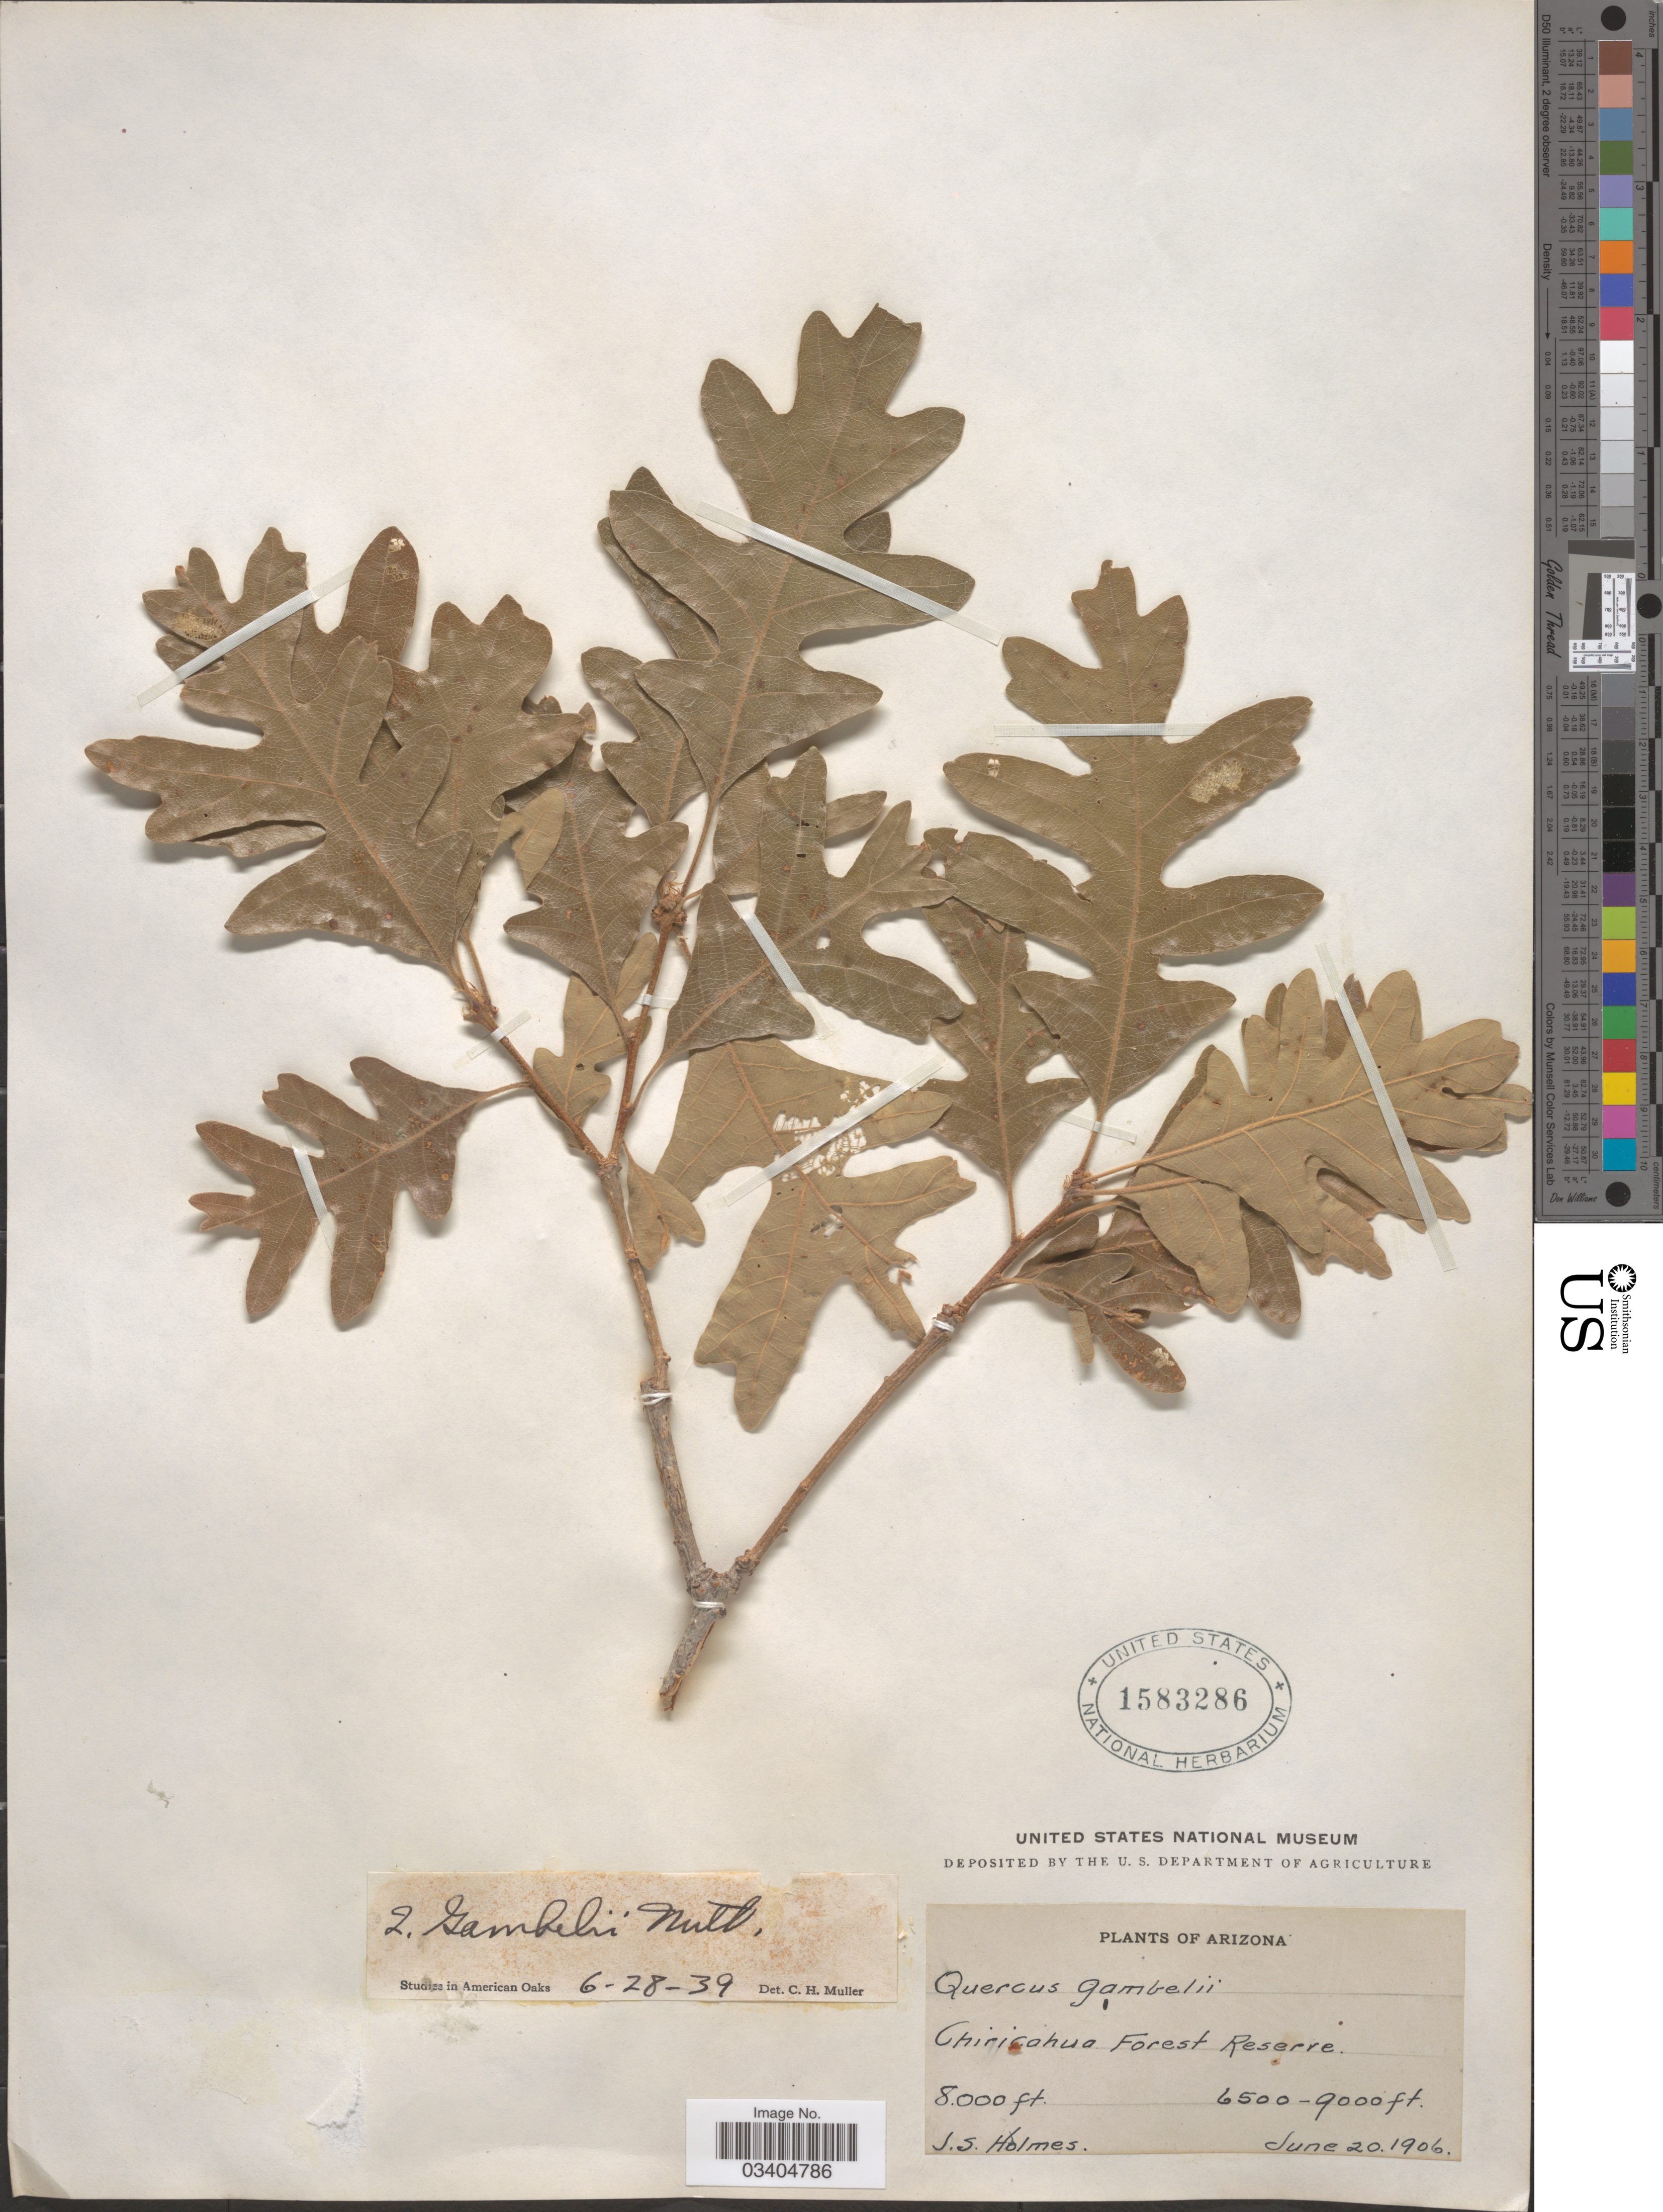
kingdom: Plantae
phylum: Tracheophyta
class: Magnoliopsida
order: Fagales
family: Fagaceae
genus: Quercus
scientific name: Quercus gambelii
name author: Nutt.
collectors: J. Holmes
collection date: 1906-06-20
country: United States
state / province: Arizona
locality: Chiricahua Forest Reserve.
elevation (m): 2438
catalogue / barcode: US 1583286